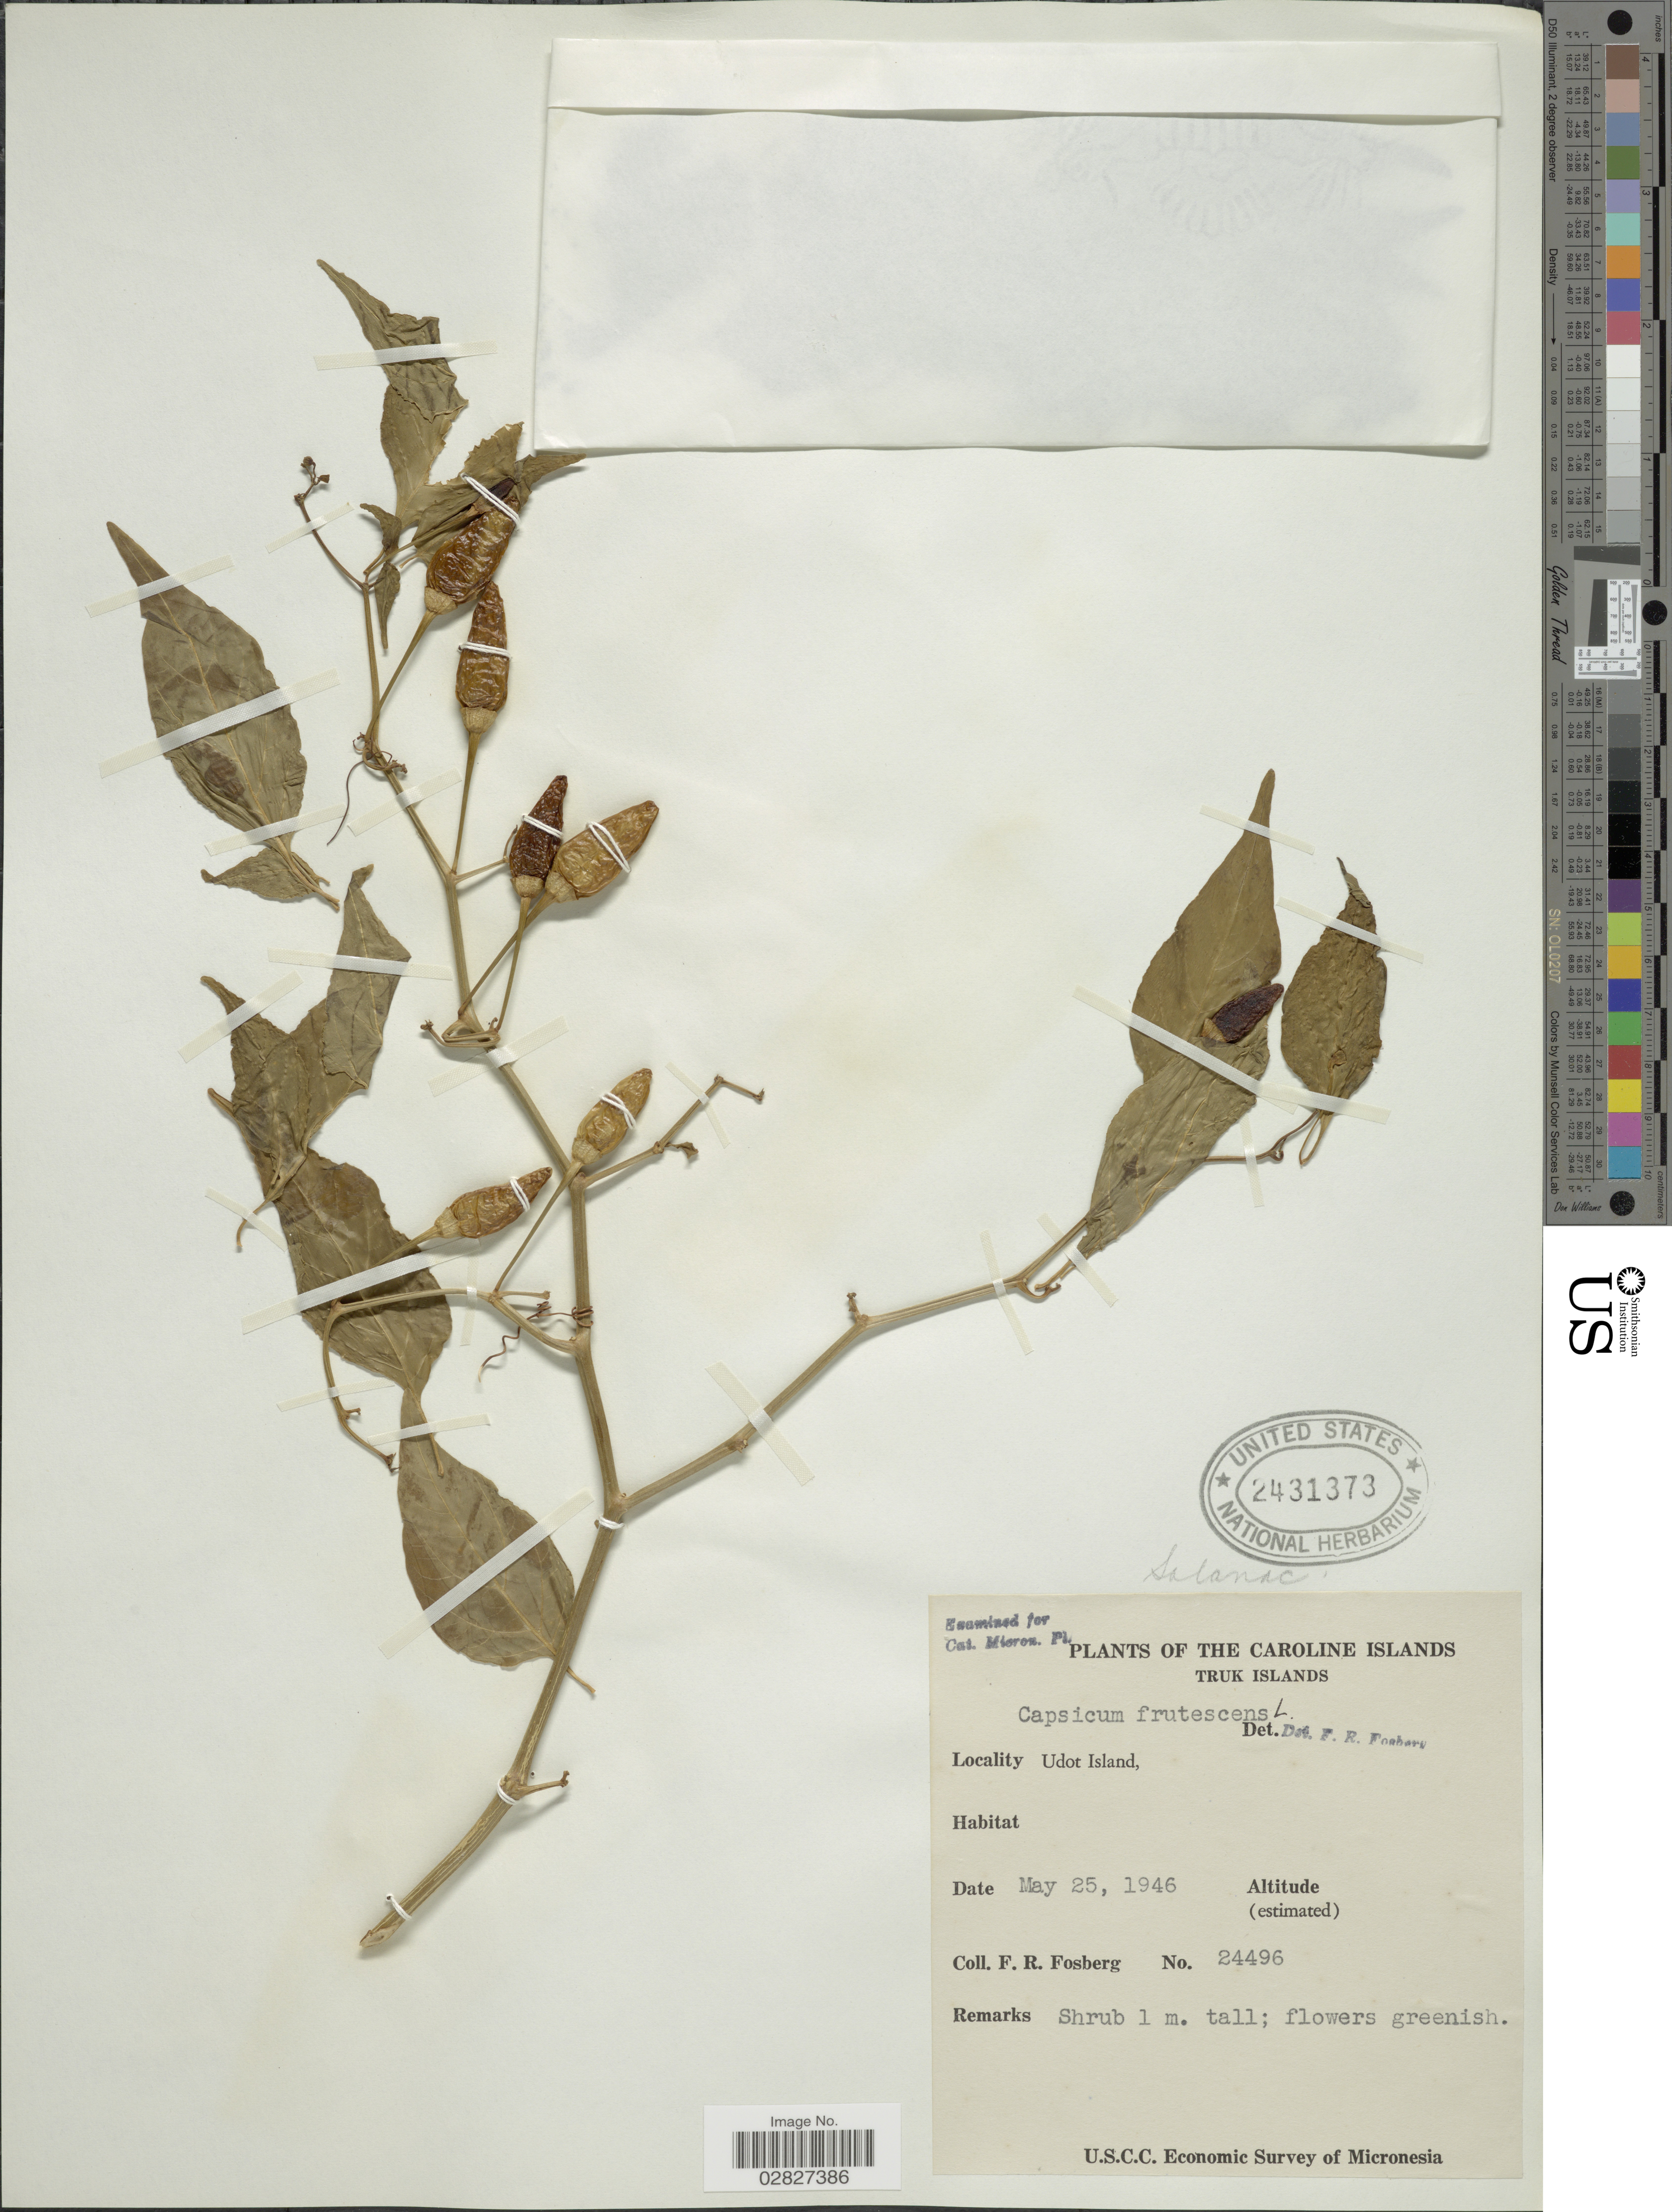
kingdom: Plantae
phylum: Tracheophyta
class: Magnoliopsida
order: Solanales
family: Solanaceae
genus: Capsicum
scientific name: Capsicum frutescens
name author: L.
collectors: F. R. Fosberg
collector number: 24496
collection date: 1946-05-25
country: Micronesia, Federated States of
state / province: Truk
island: Udot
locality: Caroline Islands. Truk Islands. Udot Island.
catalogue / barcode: US 2431373